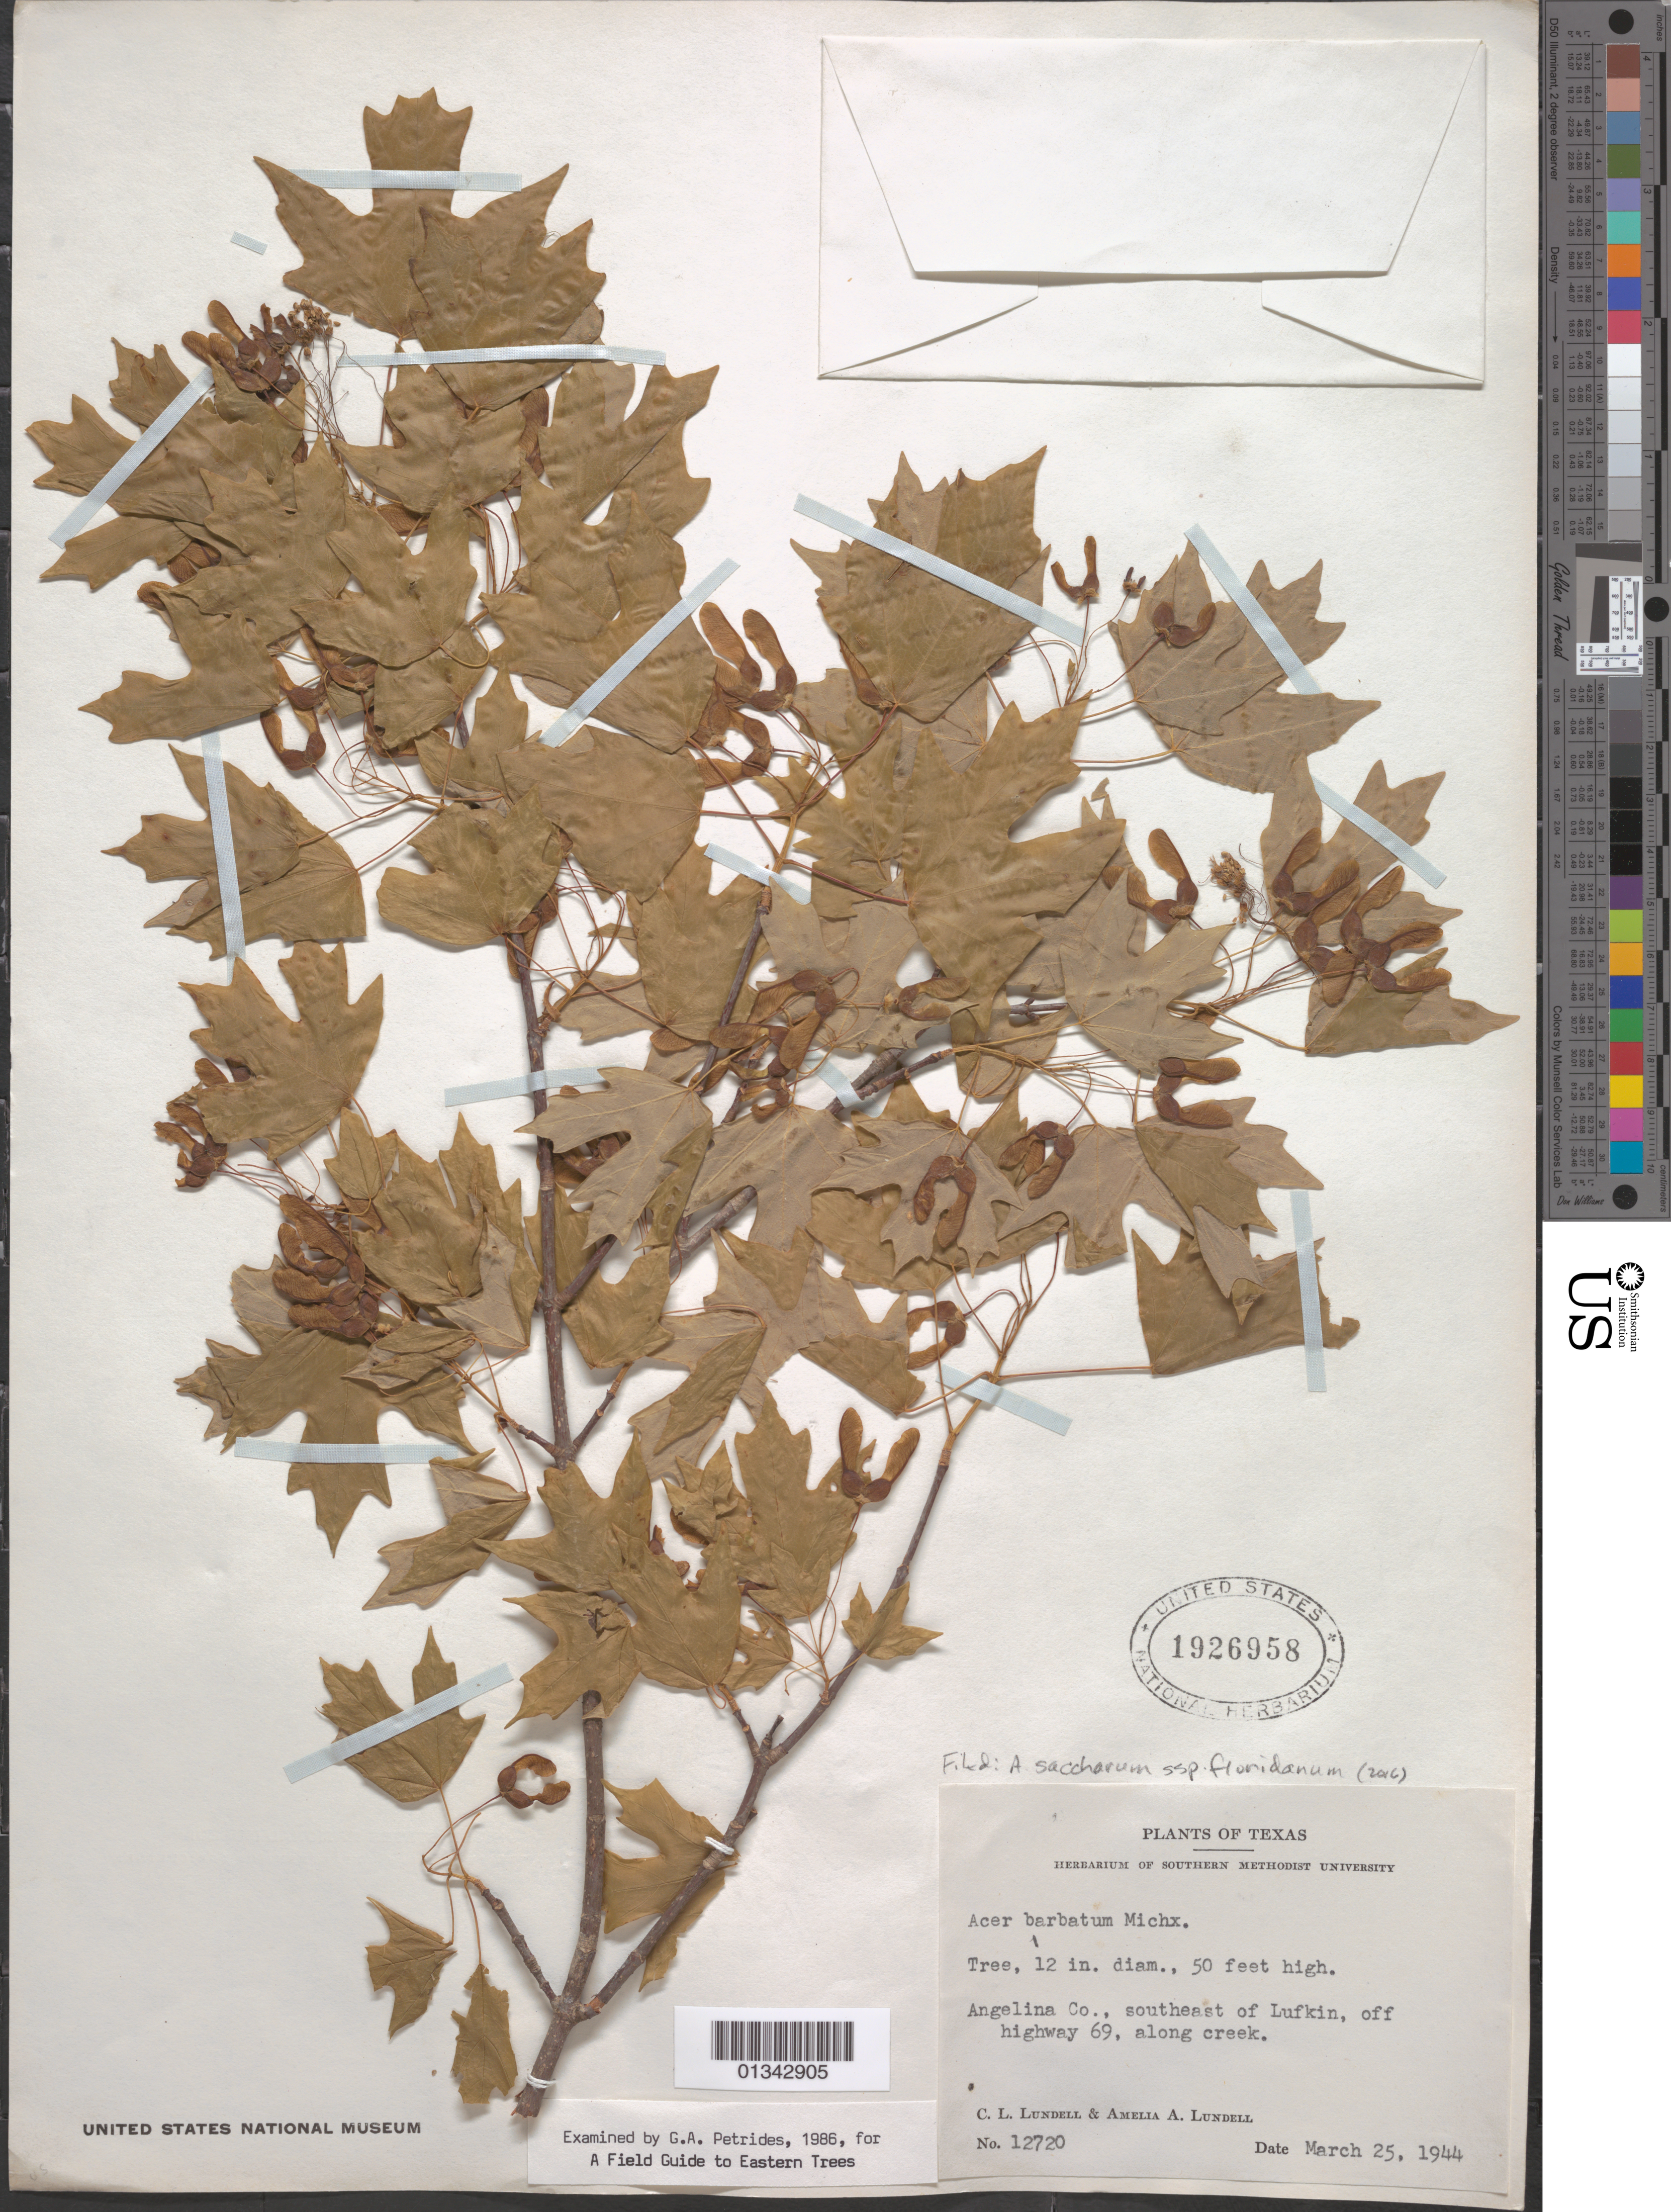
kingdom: Plantae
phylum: Tracheophyta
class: Magnoliopsida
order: Sapindales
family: Sapindaceae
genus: Acer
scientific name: Acer saccharum subsp. floridanum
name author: (Chapm.) Desmarais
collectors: C. L. Lundell & A. A. Lundell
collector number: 12720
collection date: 1944-03-25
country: United States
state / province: Texas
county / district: Angelina County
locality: Angelina County, SE of Lufkin, off highway 69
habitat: along creek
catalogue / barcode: US 1926958